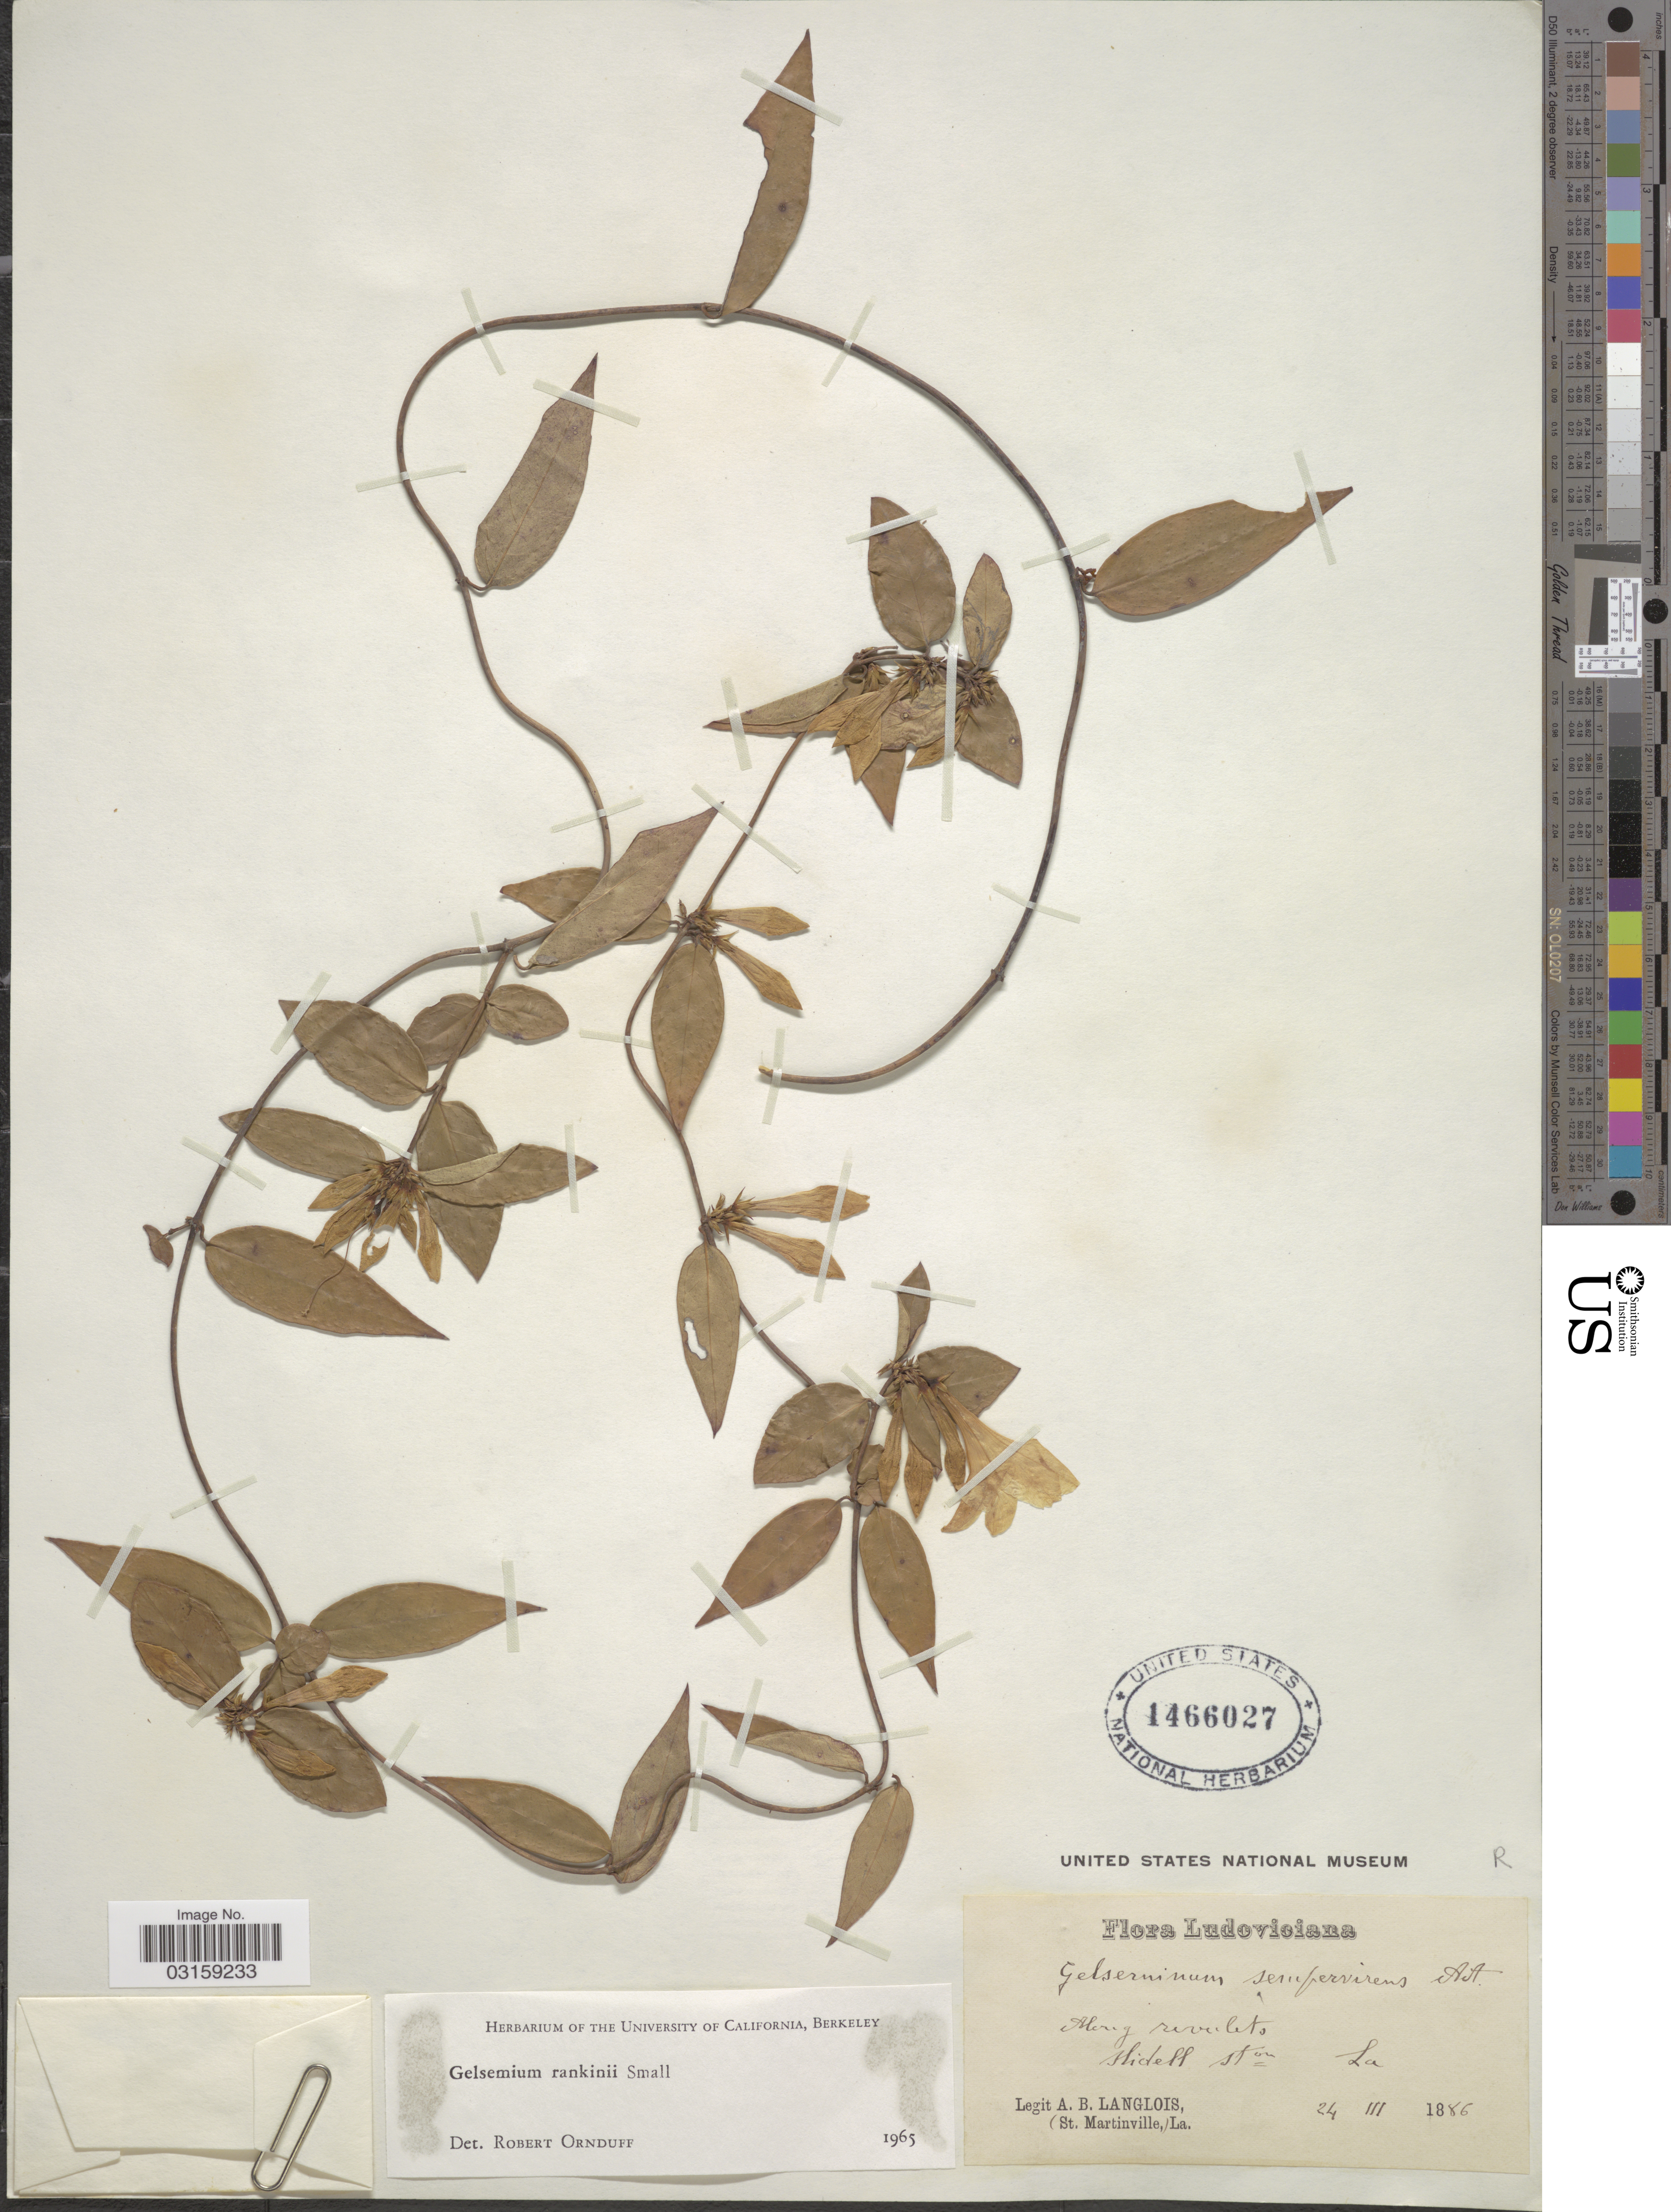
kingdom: Plantae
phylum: Tracheophyta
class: Magnoliopsida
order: Gentianales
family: Gelsemiaceae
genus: Gelsemium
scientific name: Gelsemium rankinii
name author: Small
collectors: A. Langlois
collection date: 1886-03-24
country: United States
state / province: Louisiana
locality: Along riverlet Slidell Ston.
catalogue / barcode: US 1466027